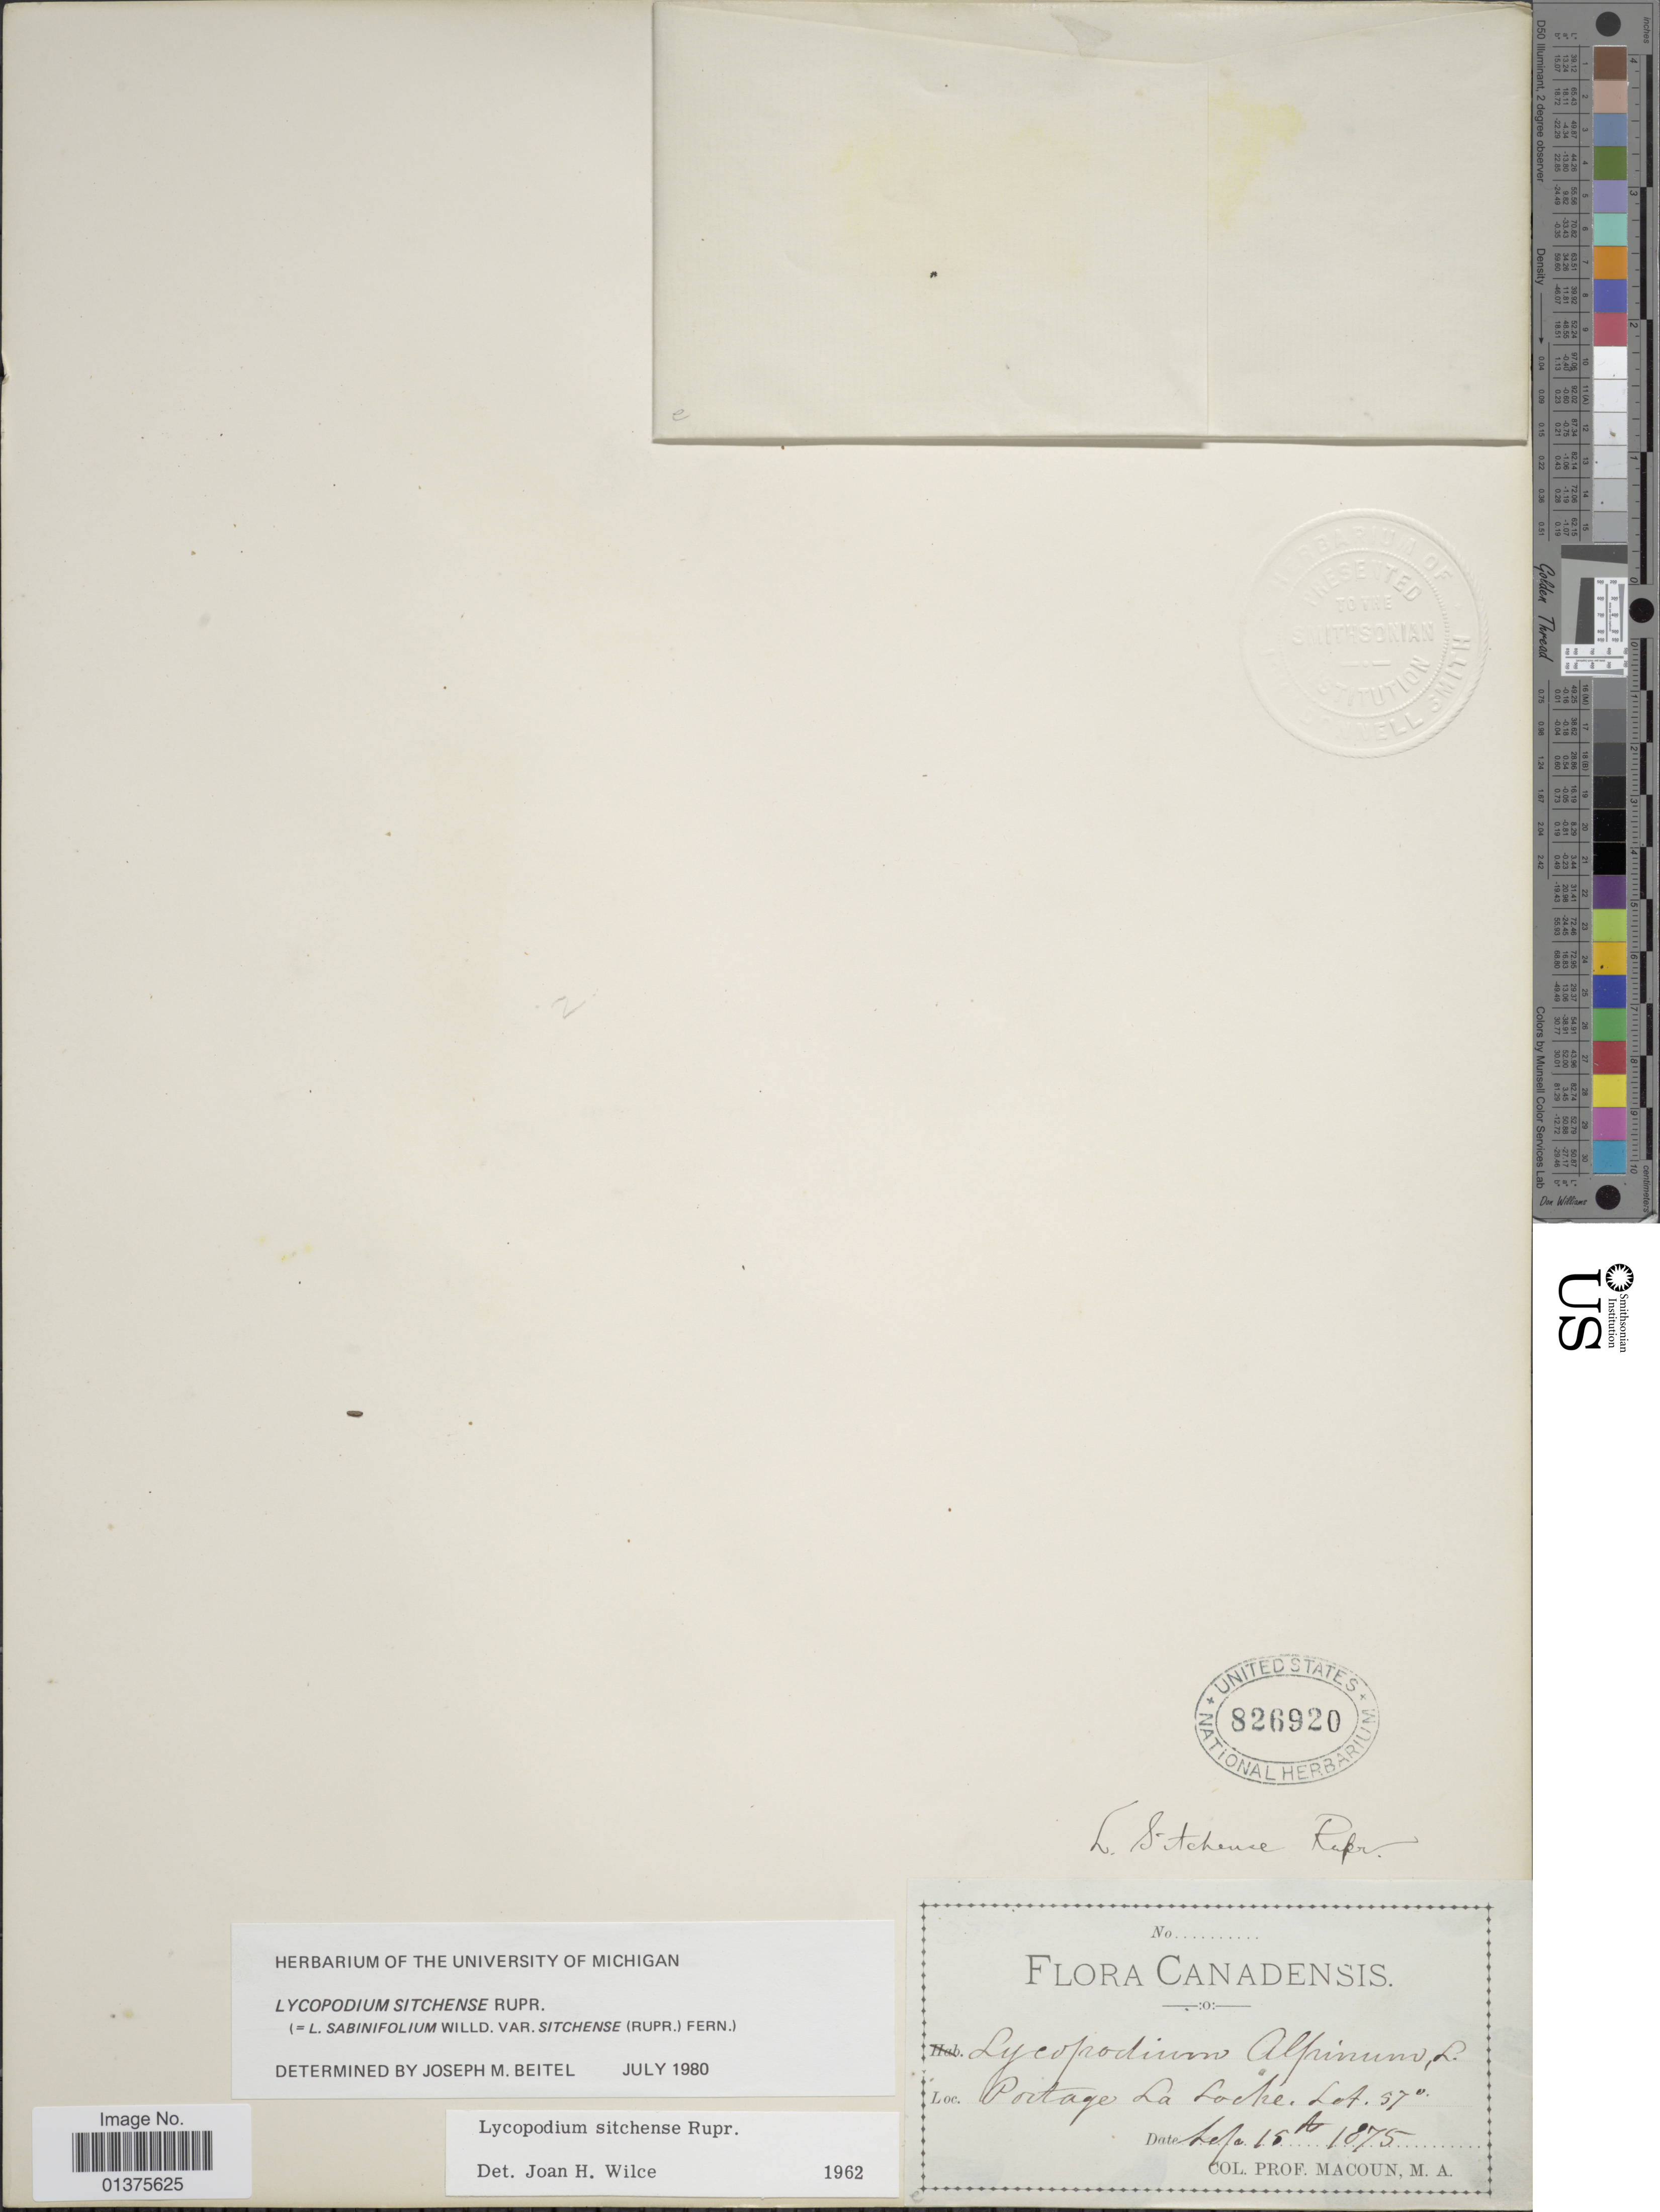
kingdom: Plantae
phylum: Tracheophyta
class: Lycopodiopsida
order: Lycopodiales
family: Lycopodiaceae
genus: Diphasiastrum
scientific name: Diphasiastrum sitchense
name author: (Rupr.) Holub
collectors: J. Macoun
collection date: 1875-07-15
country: Canada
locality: Portage la Locke Lat 57º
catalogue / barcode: US 826920